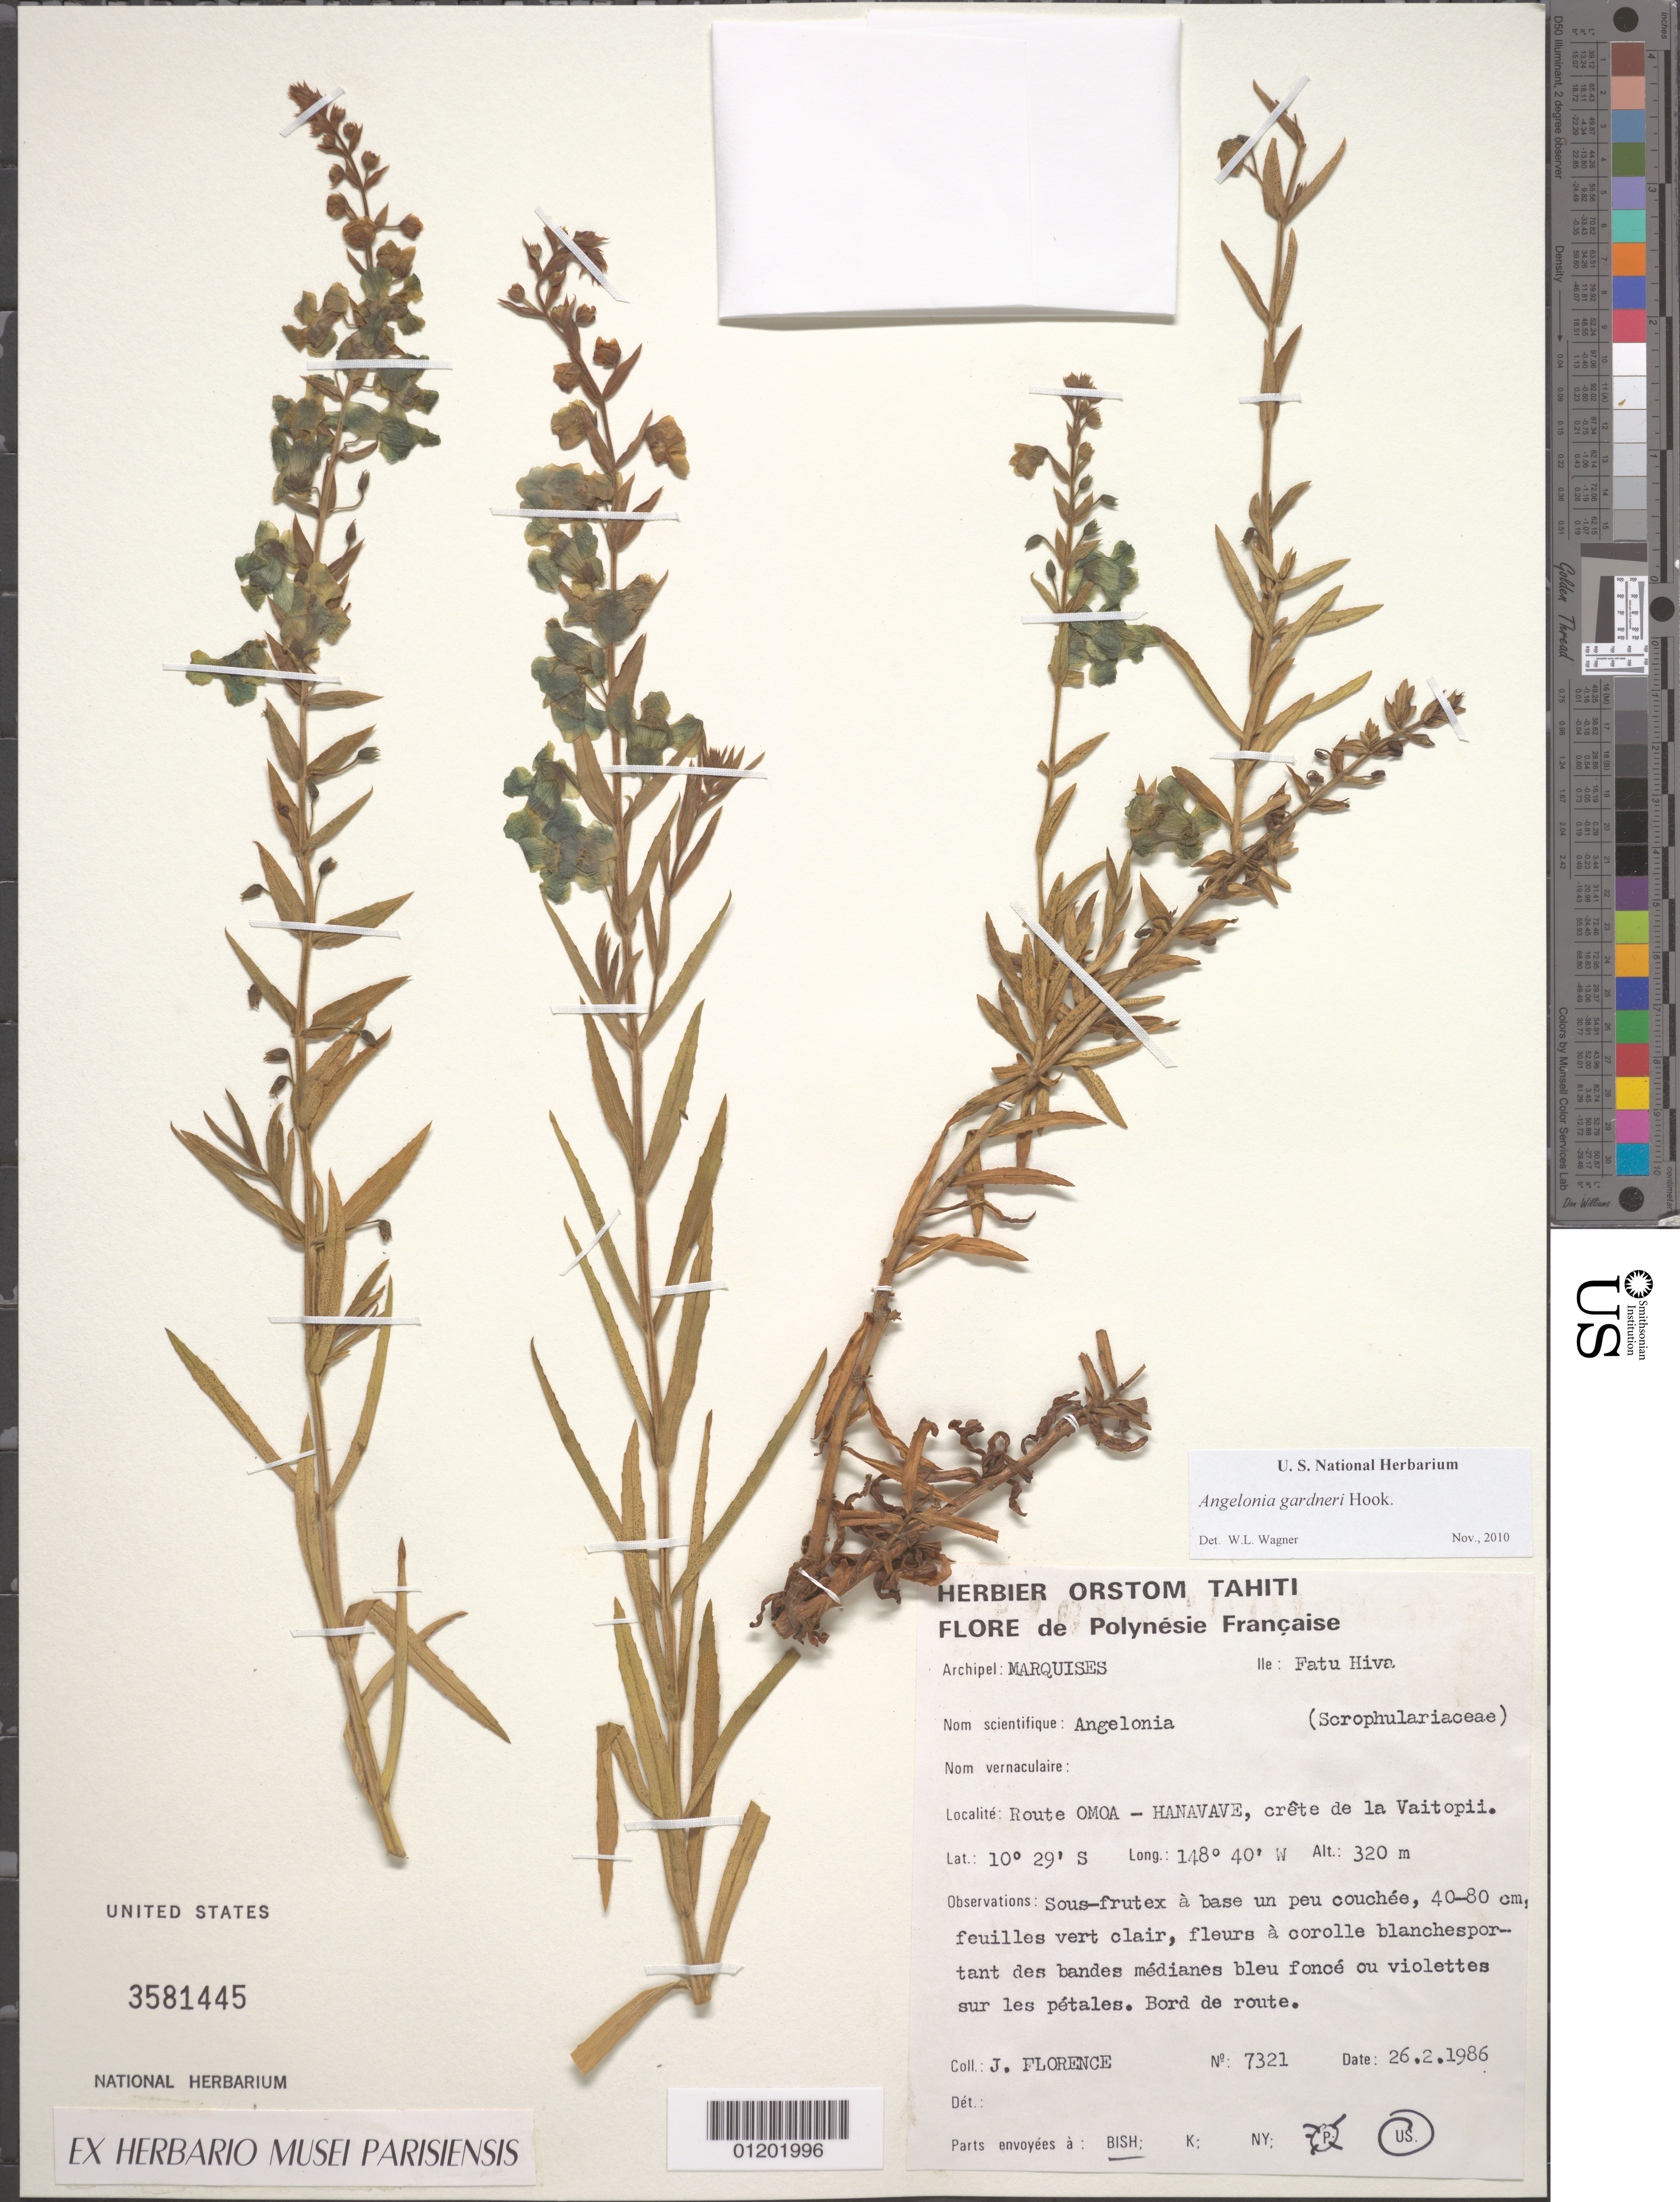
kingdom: Plantae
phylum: Tracheophyta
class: Magnoliopsida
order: Lamiales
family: Plantaginaceae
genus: Angelonia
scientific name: Angelonia gardneri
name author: Hook. f.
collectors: J. Florence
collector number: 7321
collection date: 1986-02-26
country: French Polynesia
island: Fatu Hiva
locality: route 'Omo'a-Hanavave, crête de la Vaitopii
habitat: Bord de route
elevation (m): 320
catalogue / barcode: US 3581445